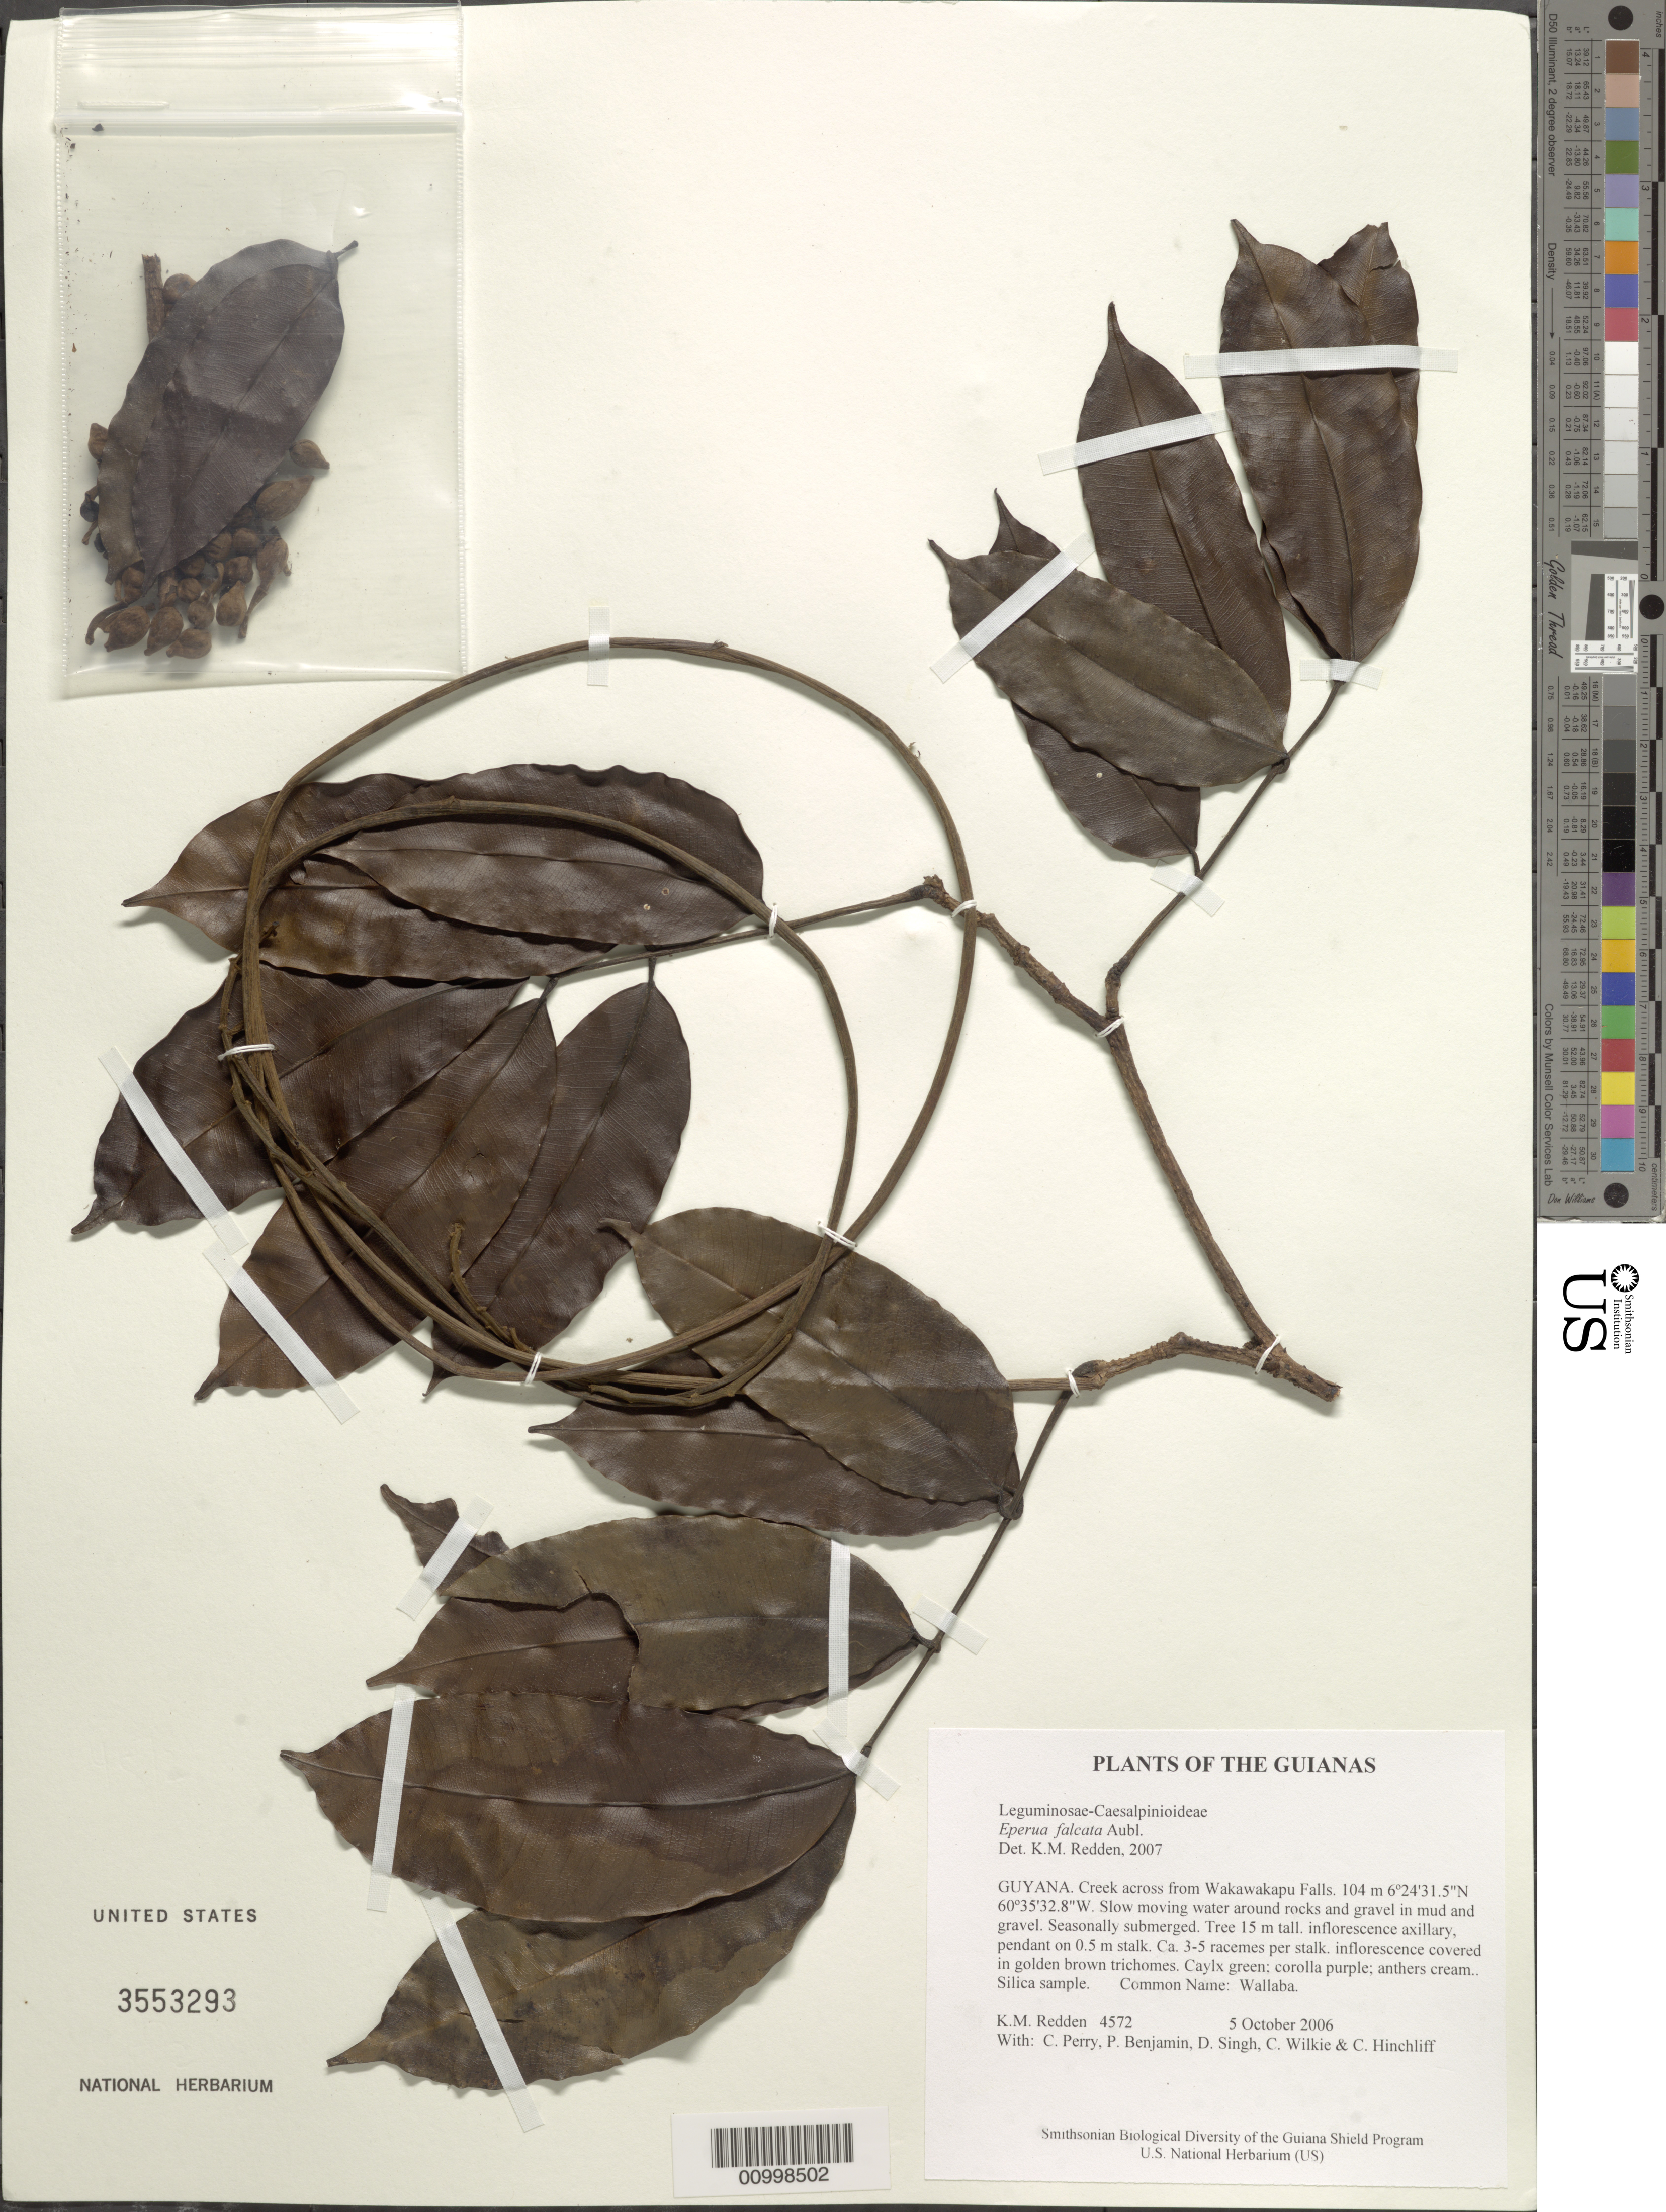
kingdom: Plantae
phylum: Tracheophyta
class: Magnoliopsida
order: Fabales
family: Fabaceae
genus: Eperua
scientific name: Eperua falcata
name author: Aubl.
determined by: Redden, K. M.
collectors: K. M. Redden, C. Perry, P. Benjamin, D. Singh, C. Wilkie & C. E. Hinchliff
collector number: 4572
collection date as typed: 5 October 2006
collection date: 2006-10-05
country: Guyana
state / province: Cuyuni-Mazaruni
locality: Creek across from Wakawakapu Falls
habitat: Slow moving water around rocks in mud and gravel. Seasonally submerged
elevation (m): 104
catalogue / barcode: US 3553293